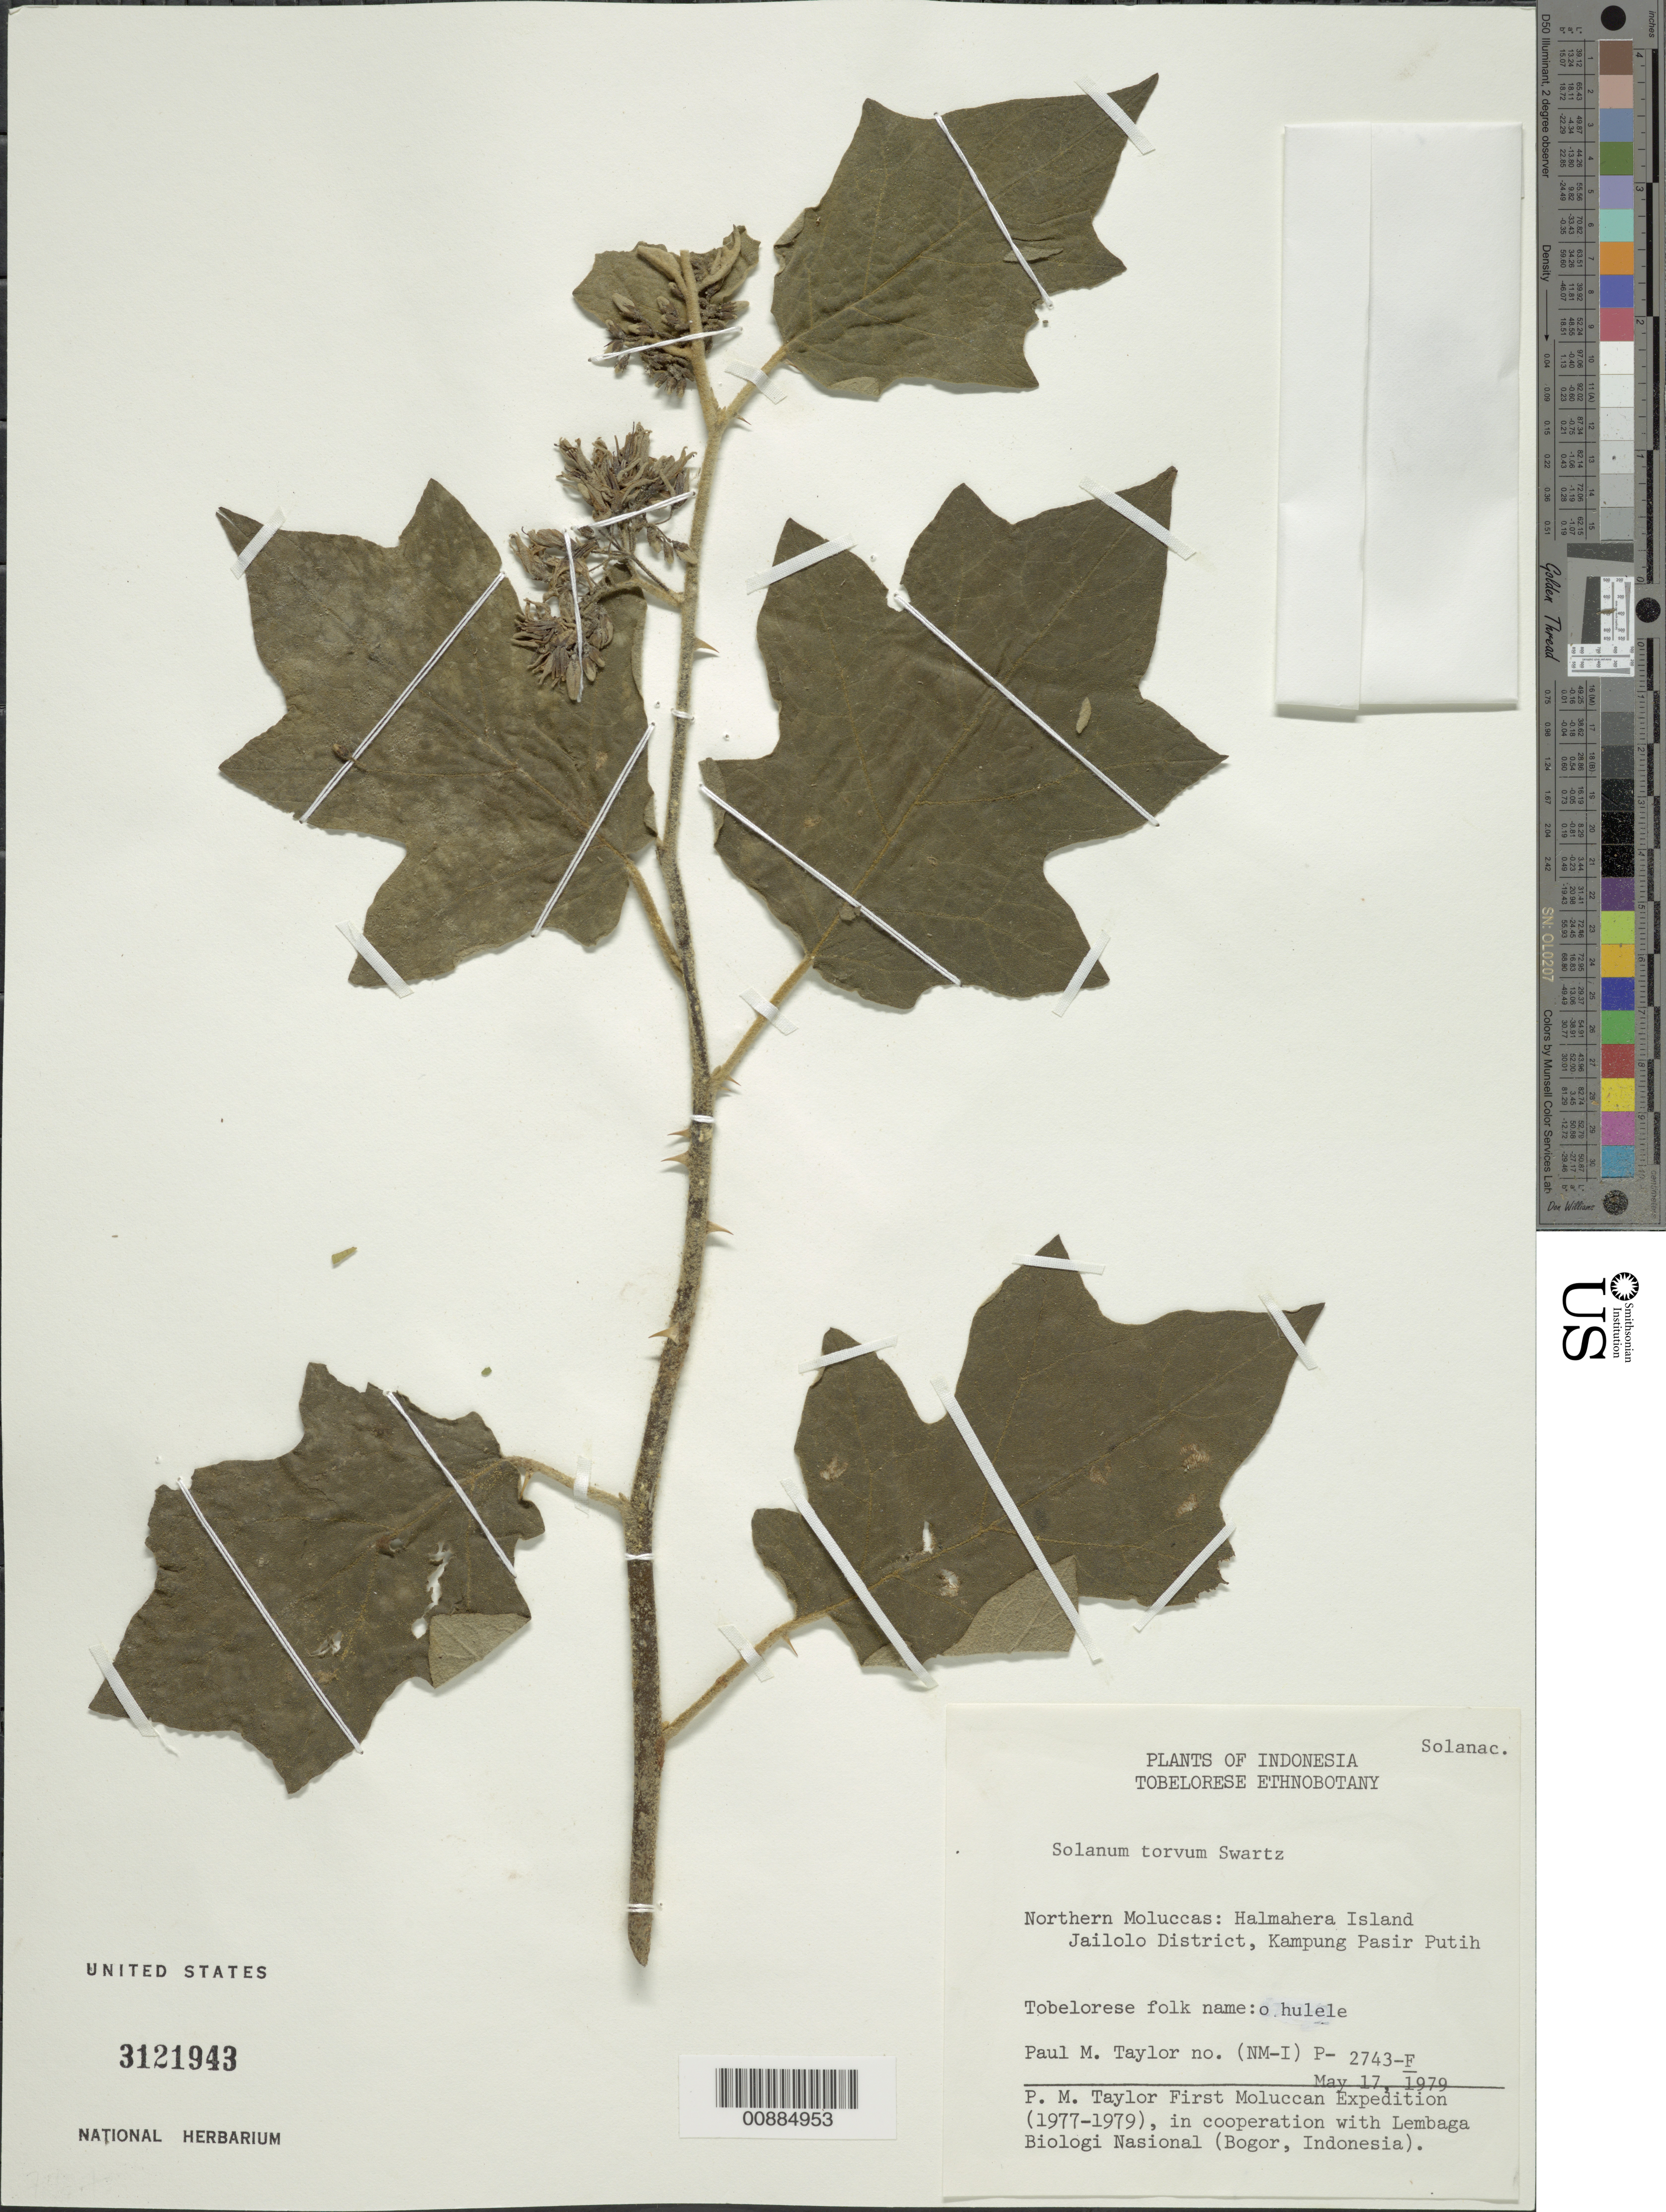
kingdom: Plantae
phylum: Tracheophyta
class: Magnoliopsida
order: Solanales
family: Solanaceae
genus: Solanum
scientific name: Solanum torvum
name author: Sw.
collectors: P. M. Taylor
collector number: P 2743 F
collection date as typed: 17 May 1979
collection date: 1979-05-17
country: Indonesia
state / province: Maluku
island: Halmahera I.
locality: Jailolo District, Kampung Pasir Putih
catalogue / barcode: US 3121943